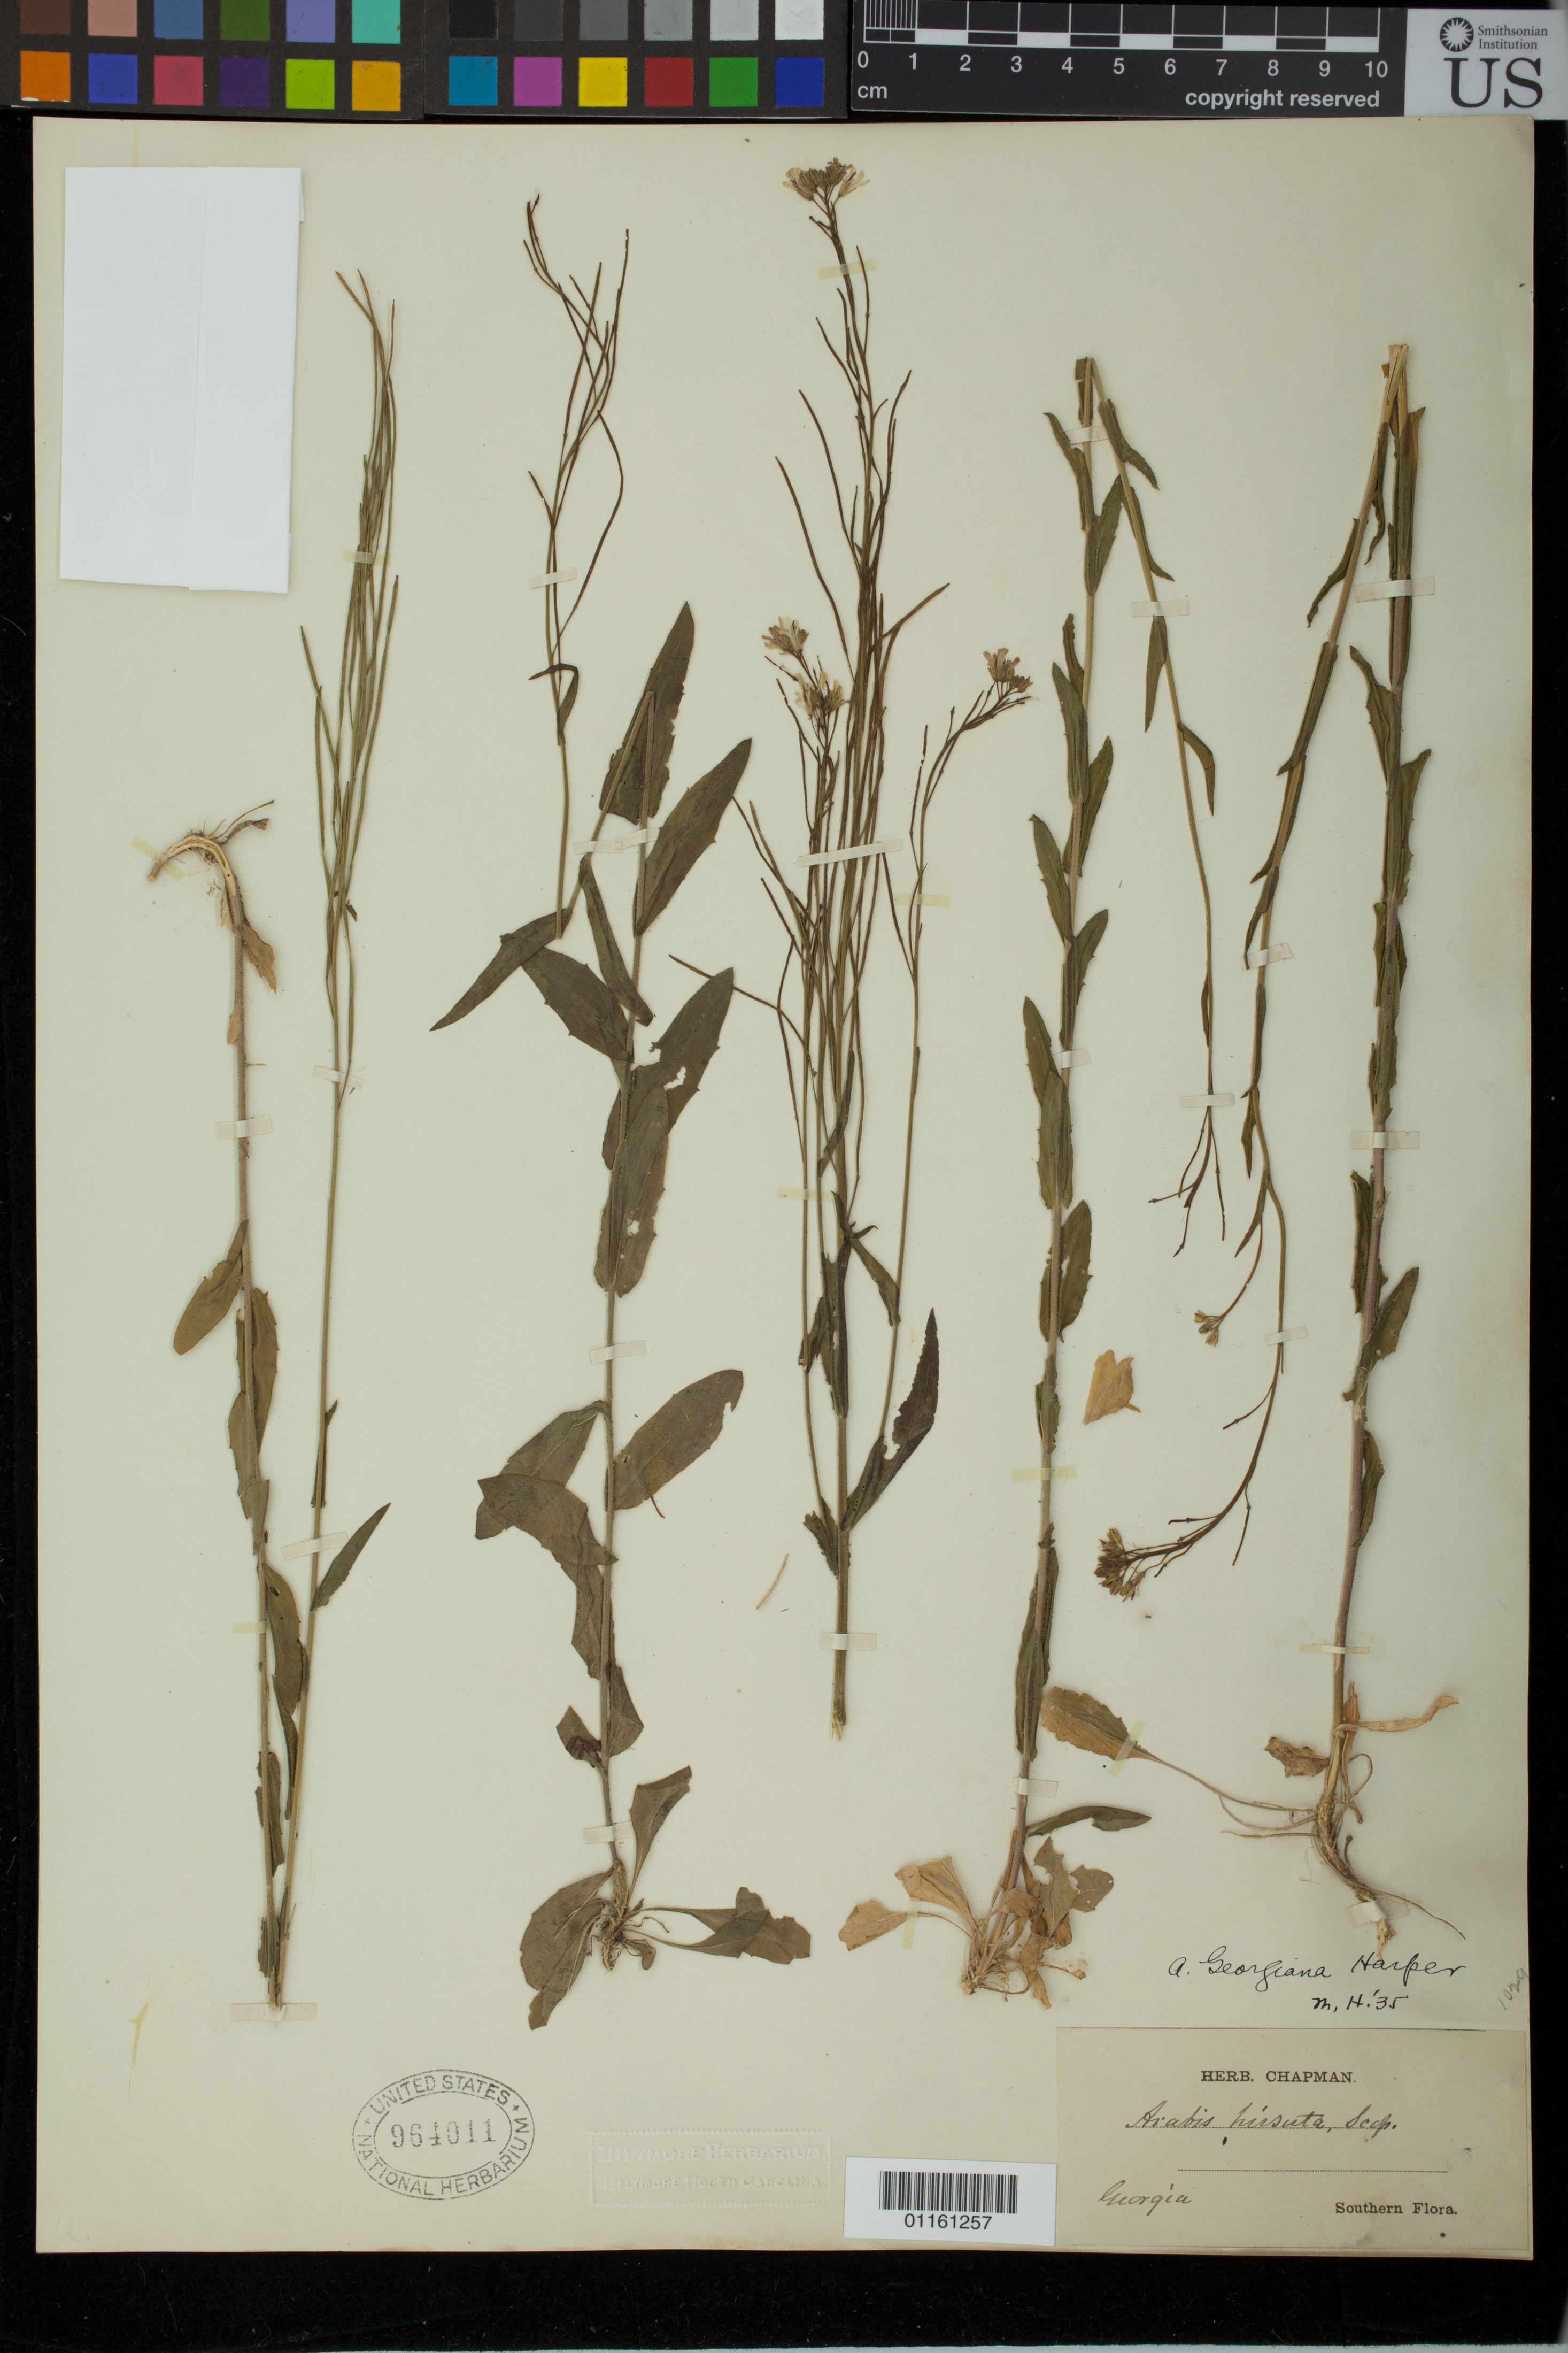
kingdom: Plantae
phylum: Tracheophyta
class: Magnoliopsida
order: Brassicales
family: Brassicaceae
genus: Arabis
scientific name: Arabis georgiana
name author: R.M. Harper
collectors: ex herb. A.W. Chapman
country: United States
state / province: Georgia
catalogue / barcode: US 964011